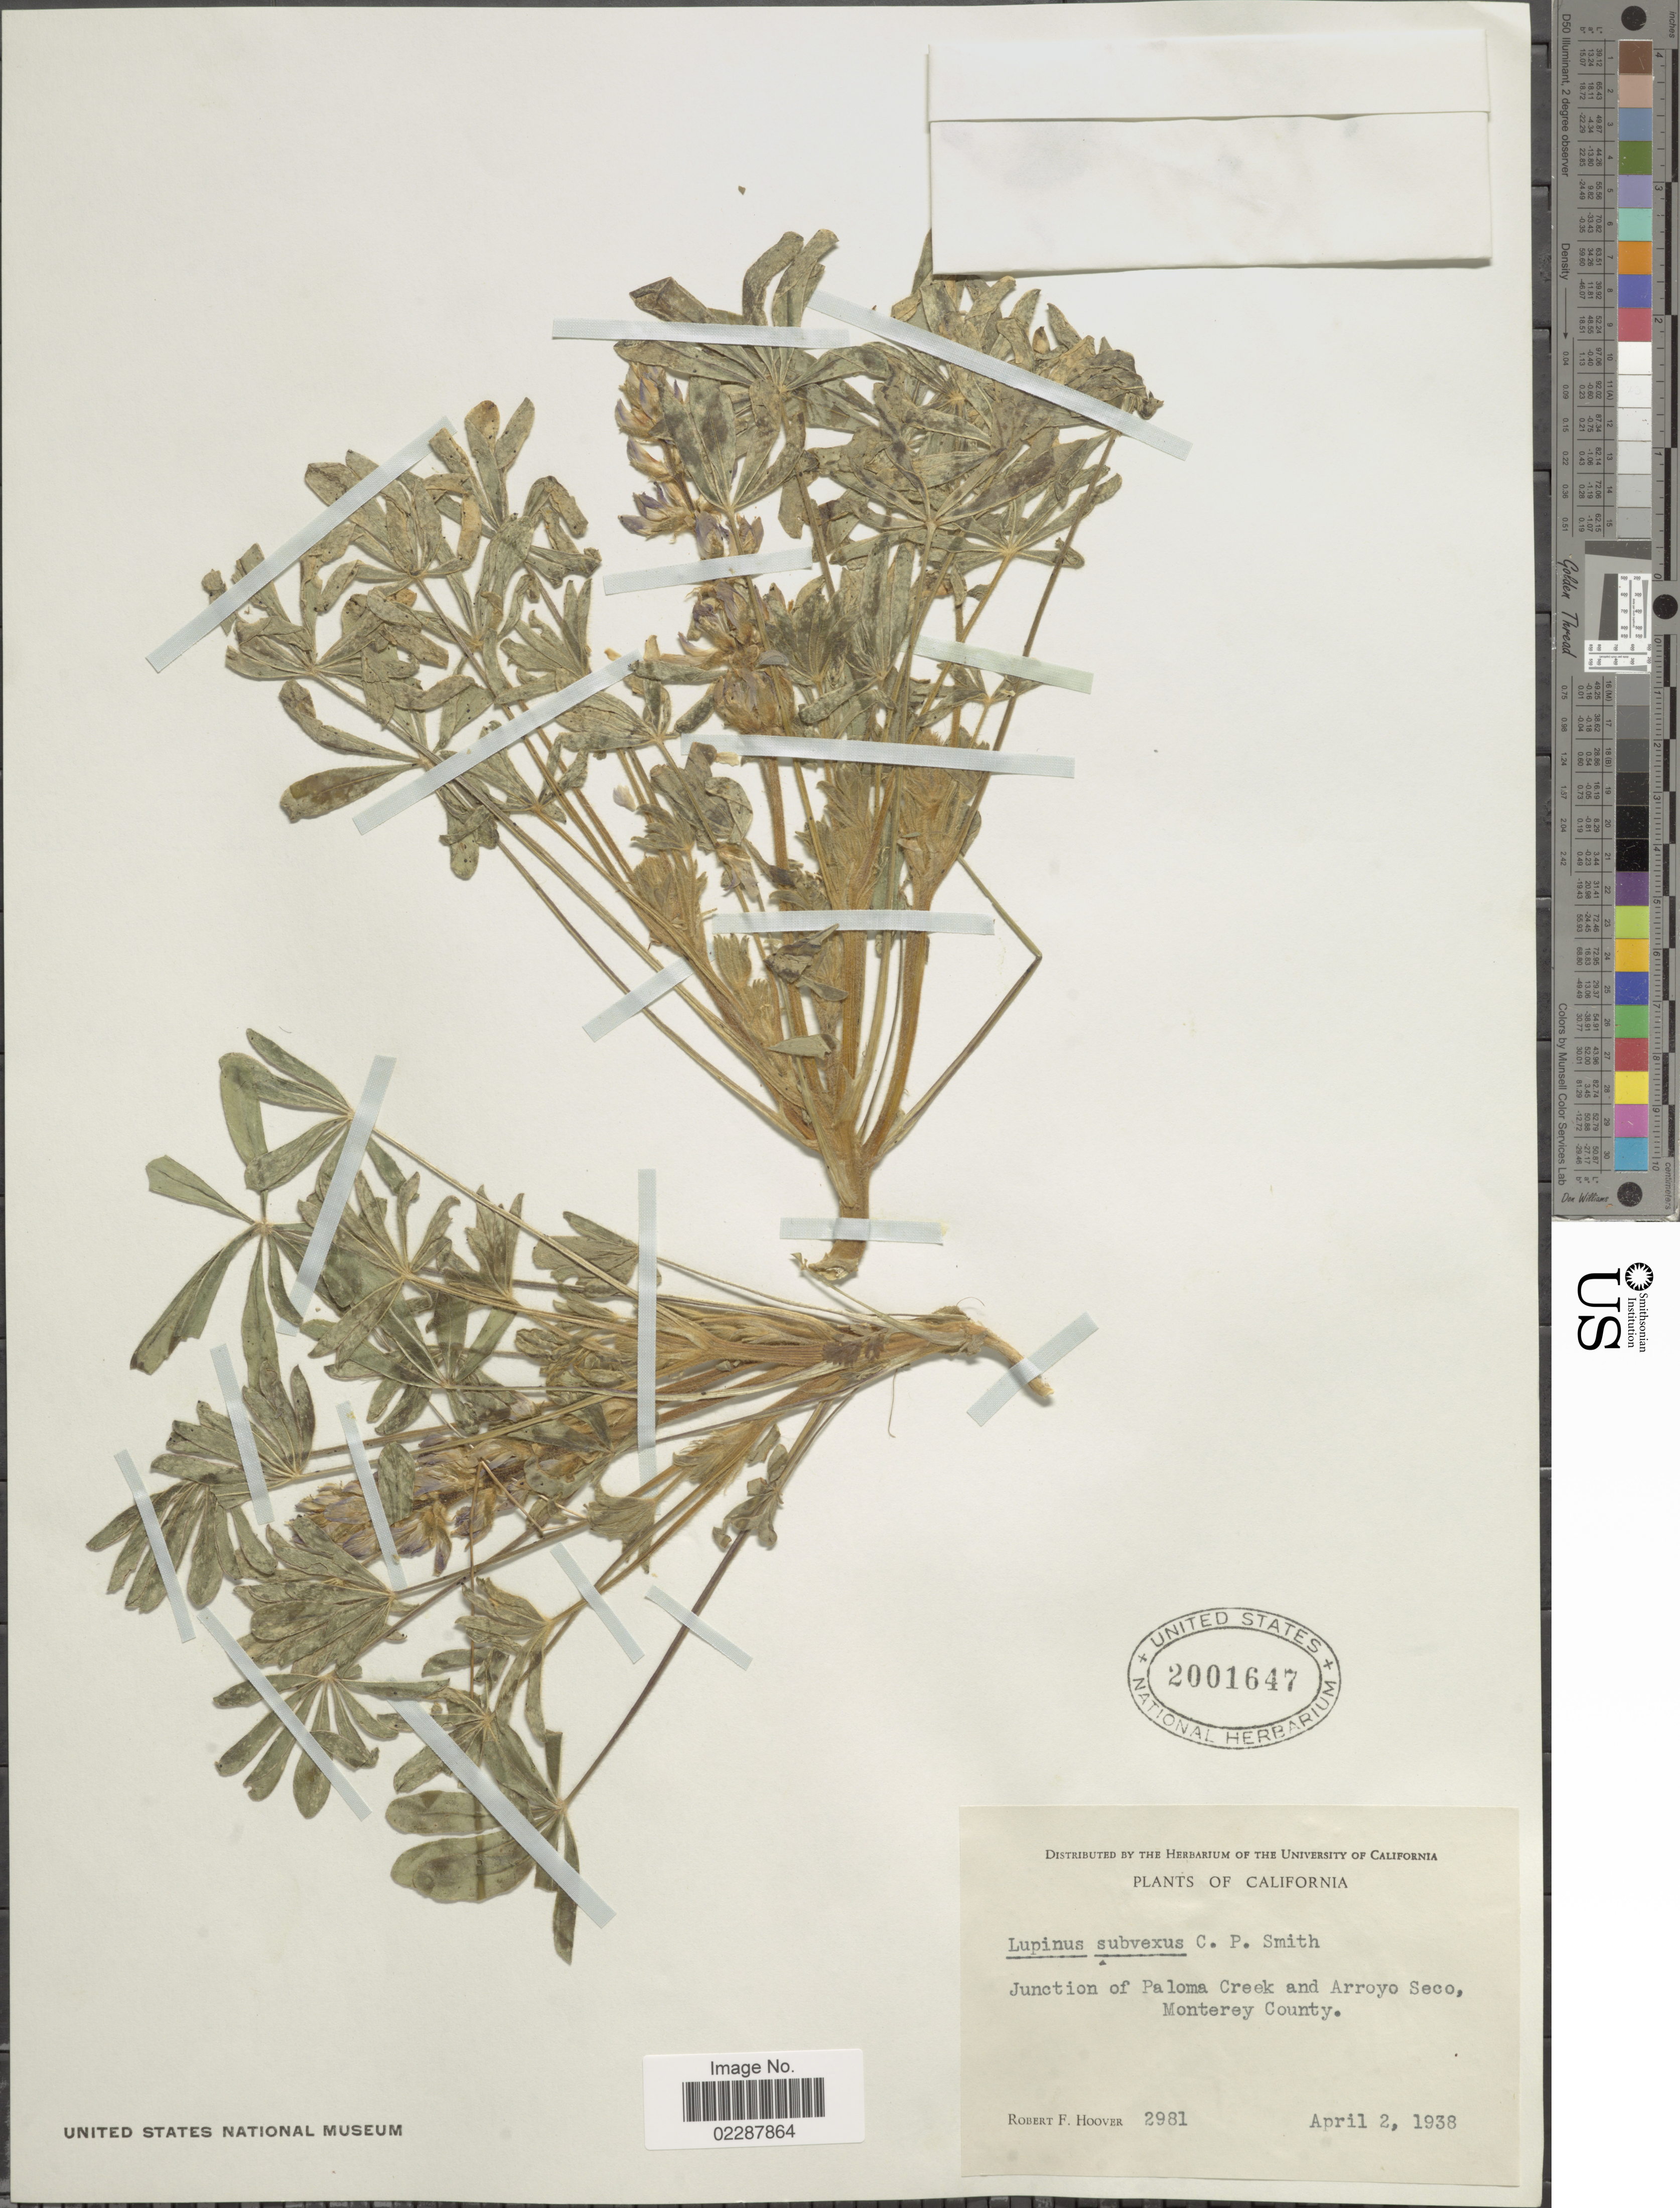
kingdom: Plantae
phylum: Tracheophyta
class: Magnoliopsida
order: Fabales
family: Fabaceae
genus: Lupinus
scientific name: Lupinus subvexus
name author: C.P. Sm.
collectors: R. F. Hoover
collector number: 2981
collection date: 1938-04-02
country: United States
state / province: California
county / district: Monterey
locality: Junction of Paloma Creek and Arroyo Seco, Monterey County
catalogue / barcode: US 2001647